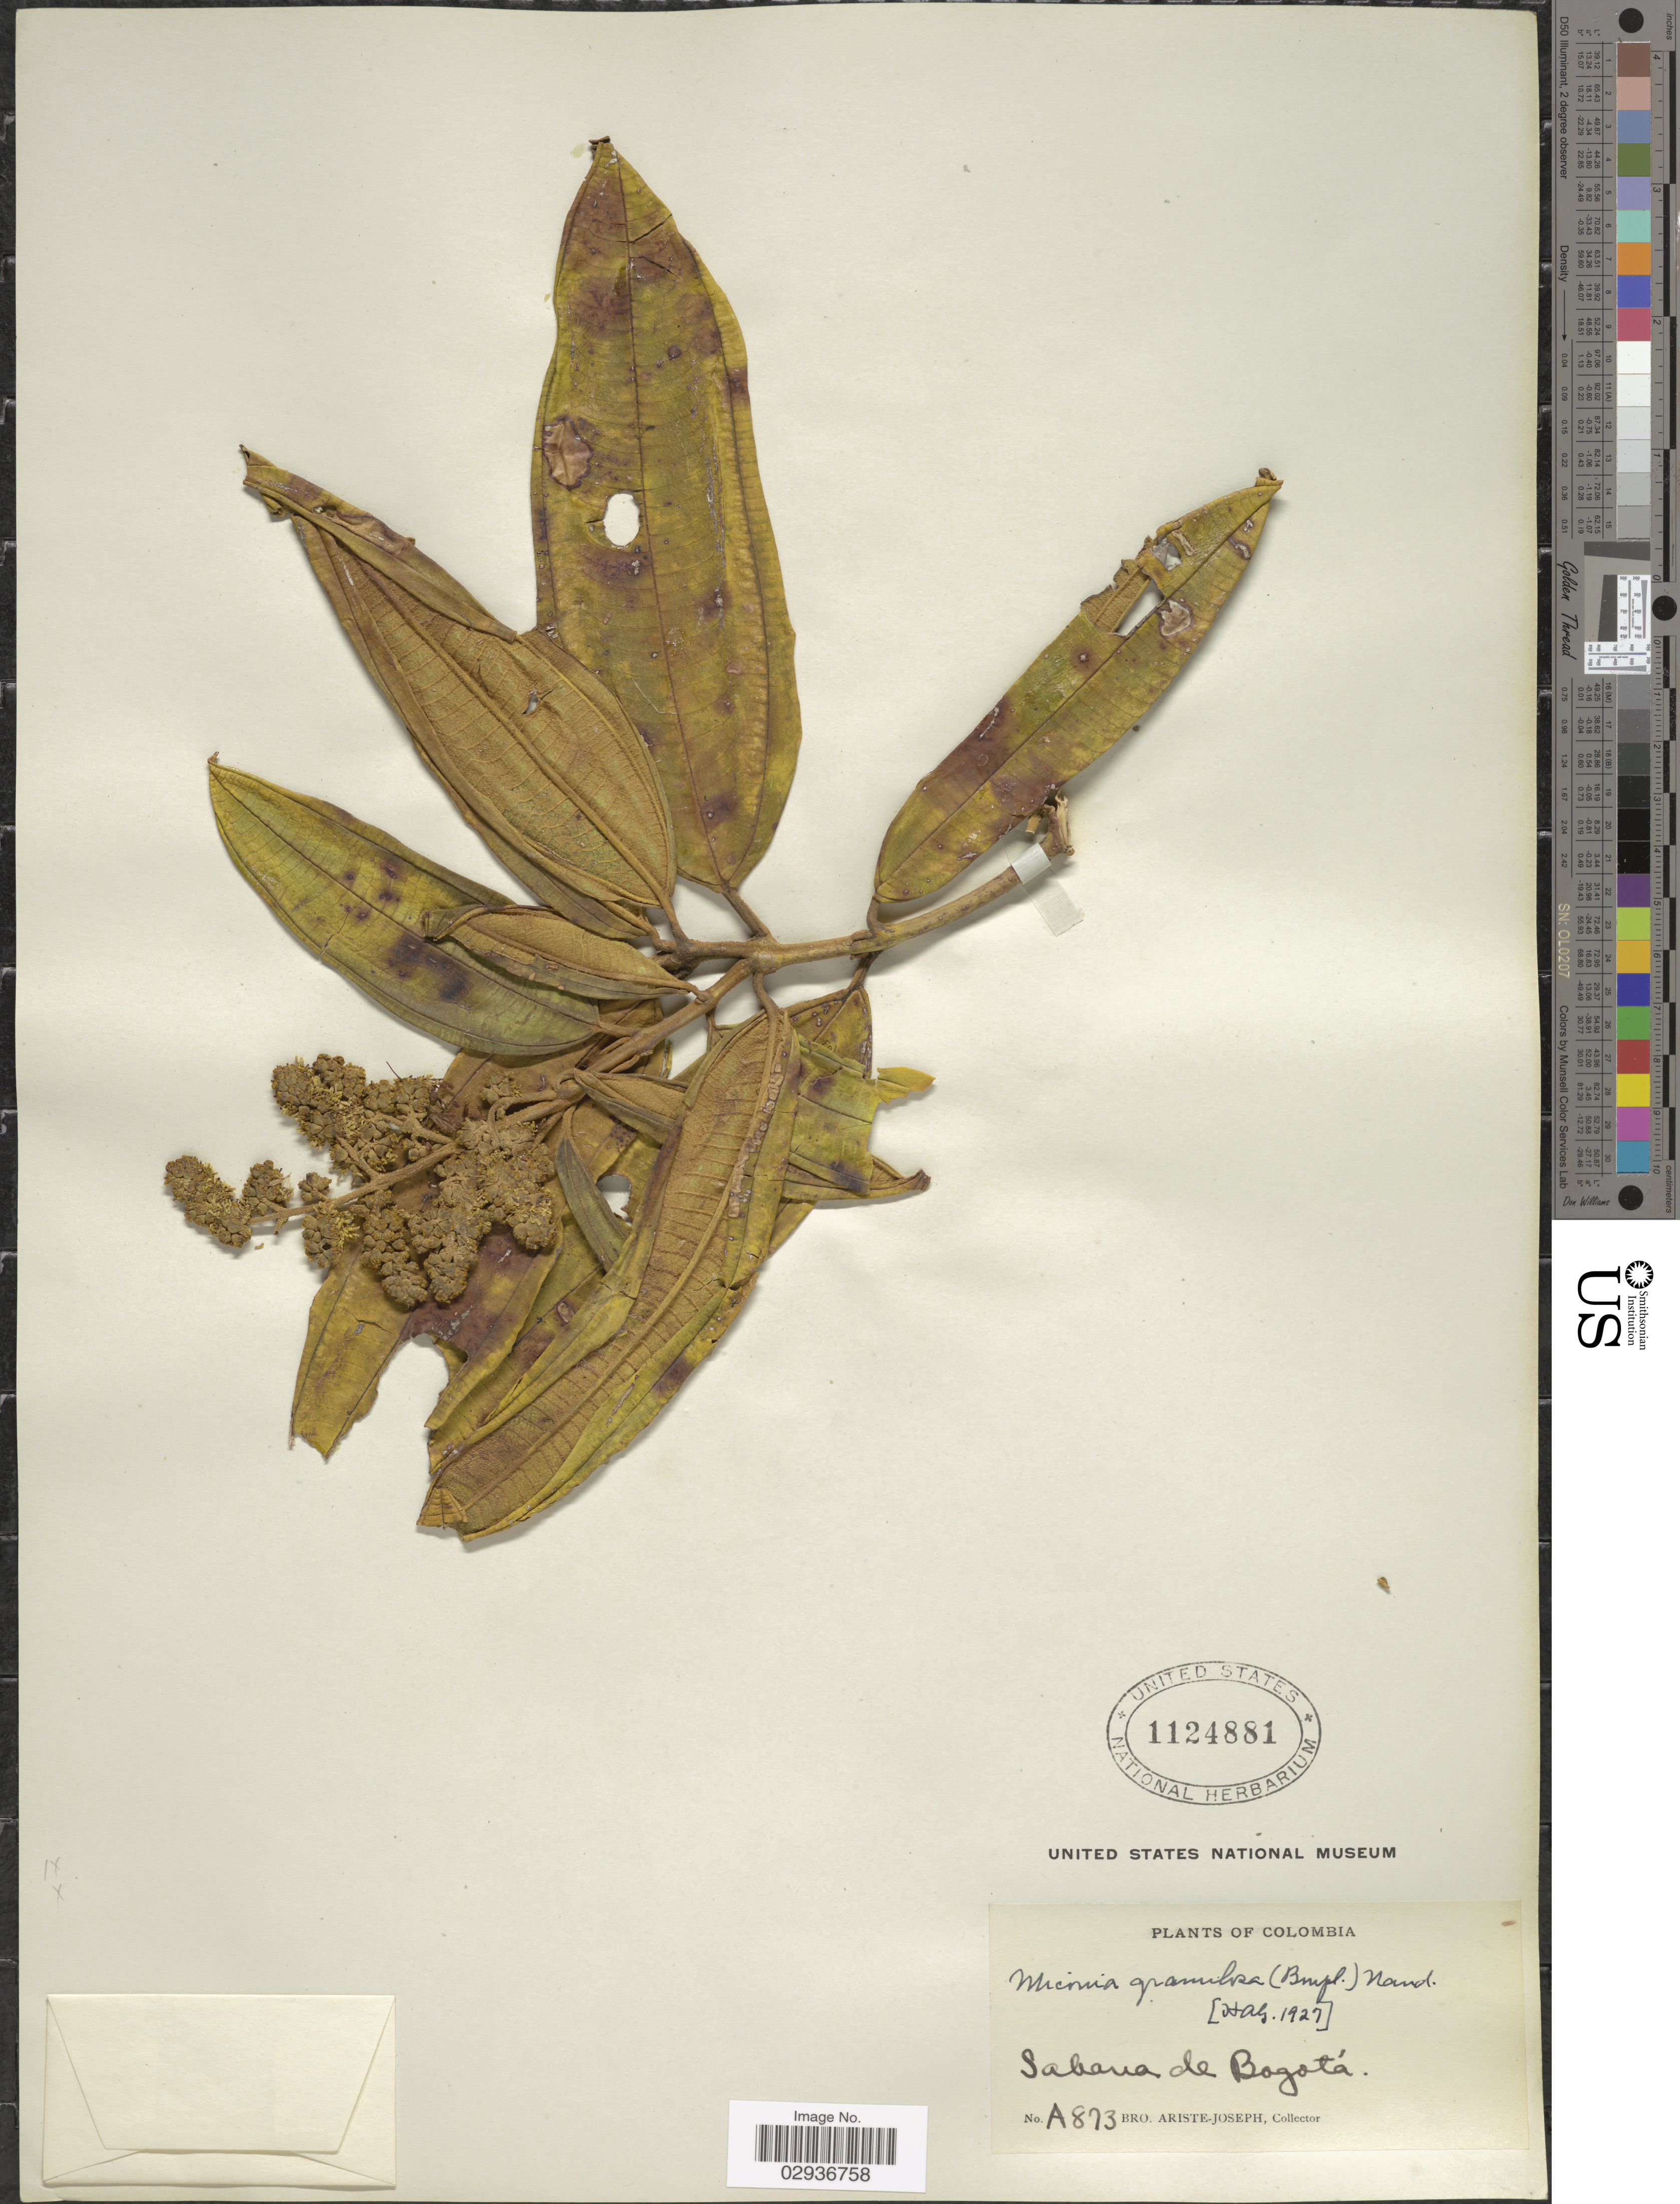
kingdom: Plantae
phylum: Tracheophyta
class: Magnoliopsida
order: Myrtales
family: Melastomataceae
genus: Miconia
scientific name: Miconia biappendiculata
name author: (Naudin) L. Uribe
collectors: Bro. Ariste-Joseph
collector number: A873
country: Colombia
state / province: Bogota D.C.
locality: Sabana de Bogotá.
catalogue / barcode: US 1124881